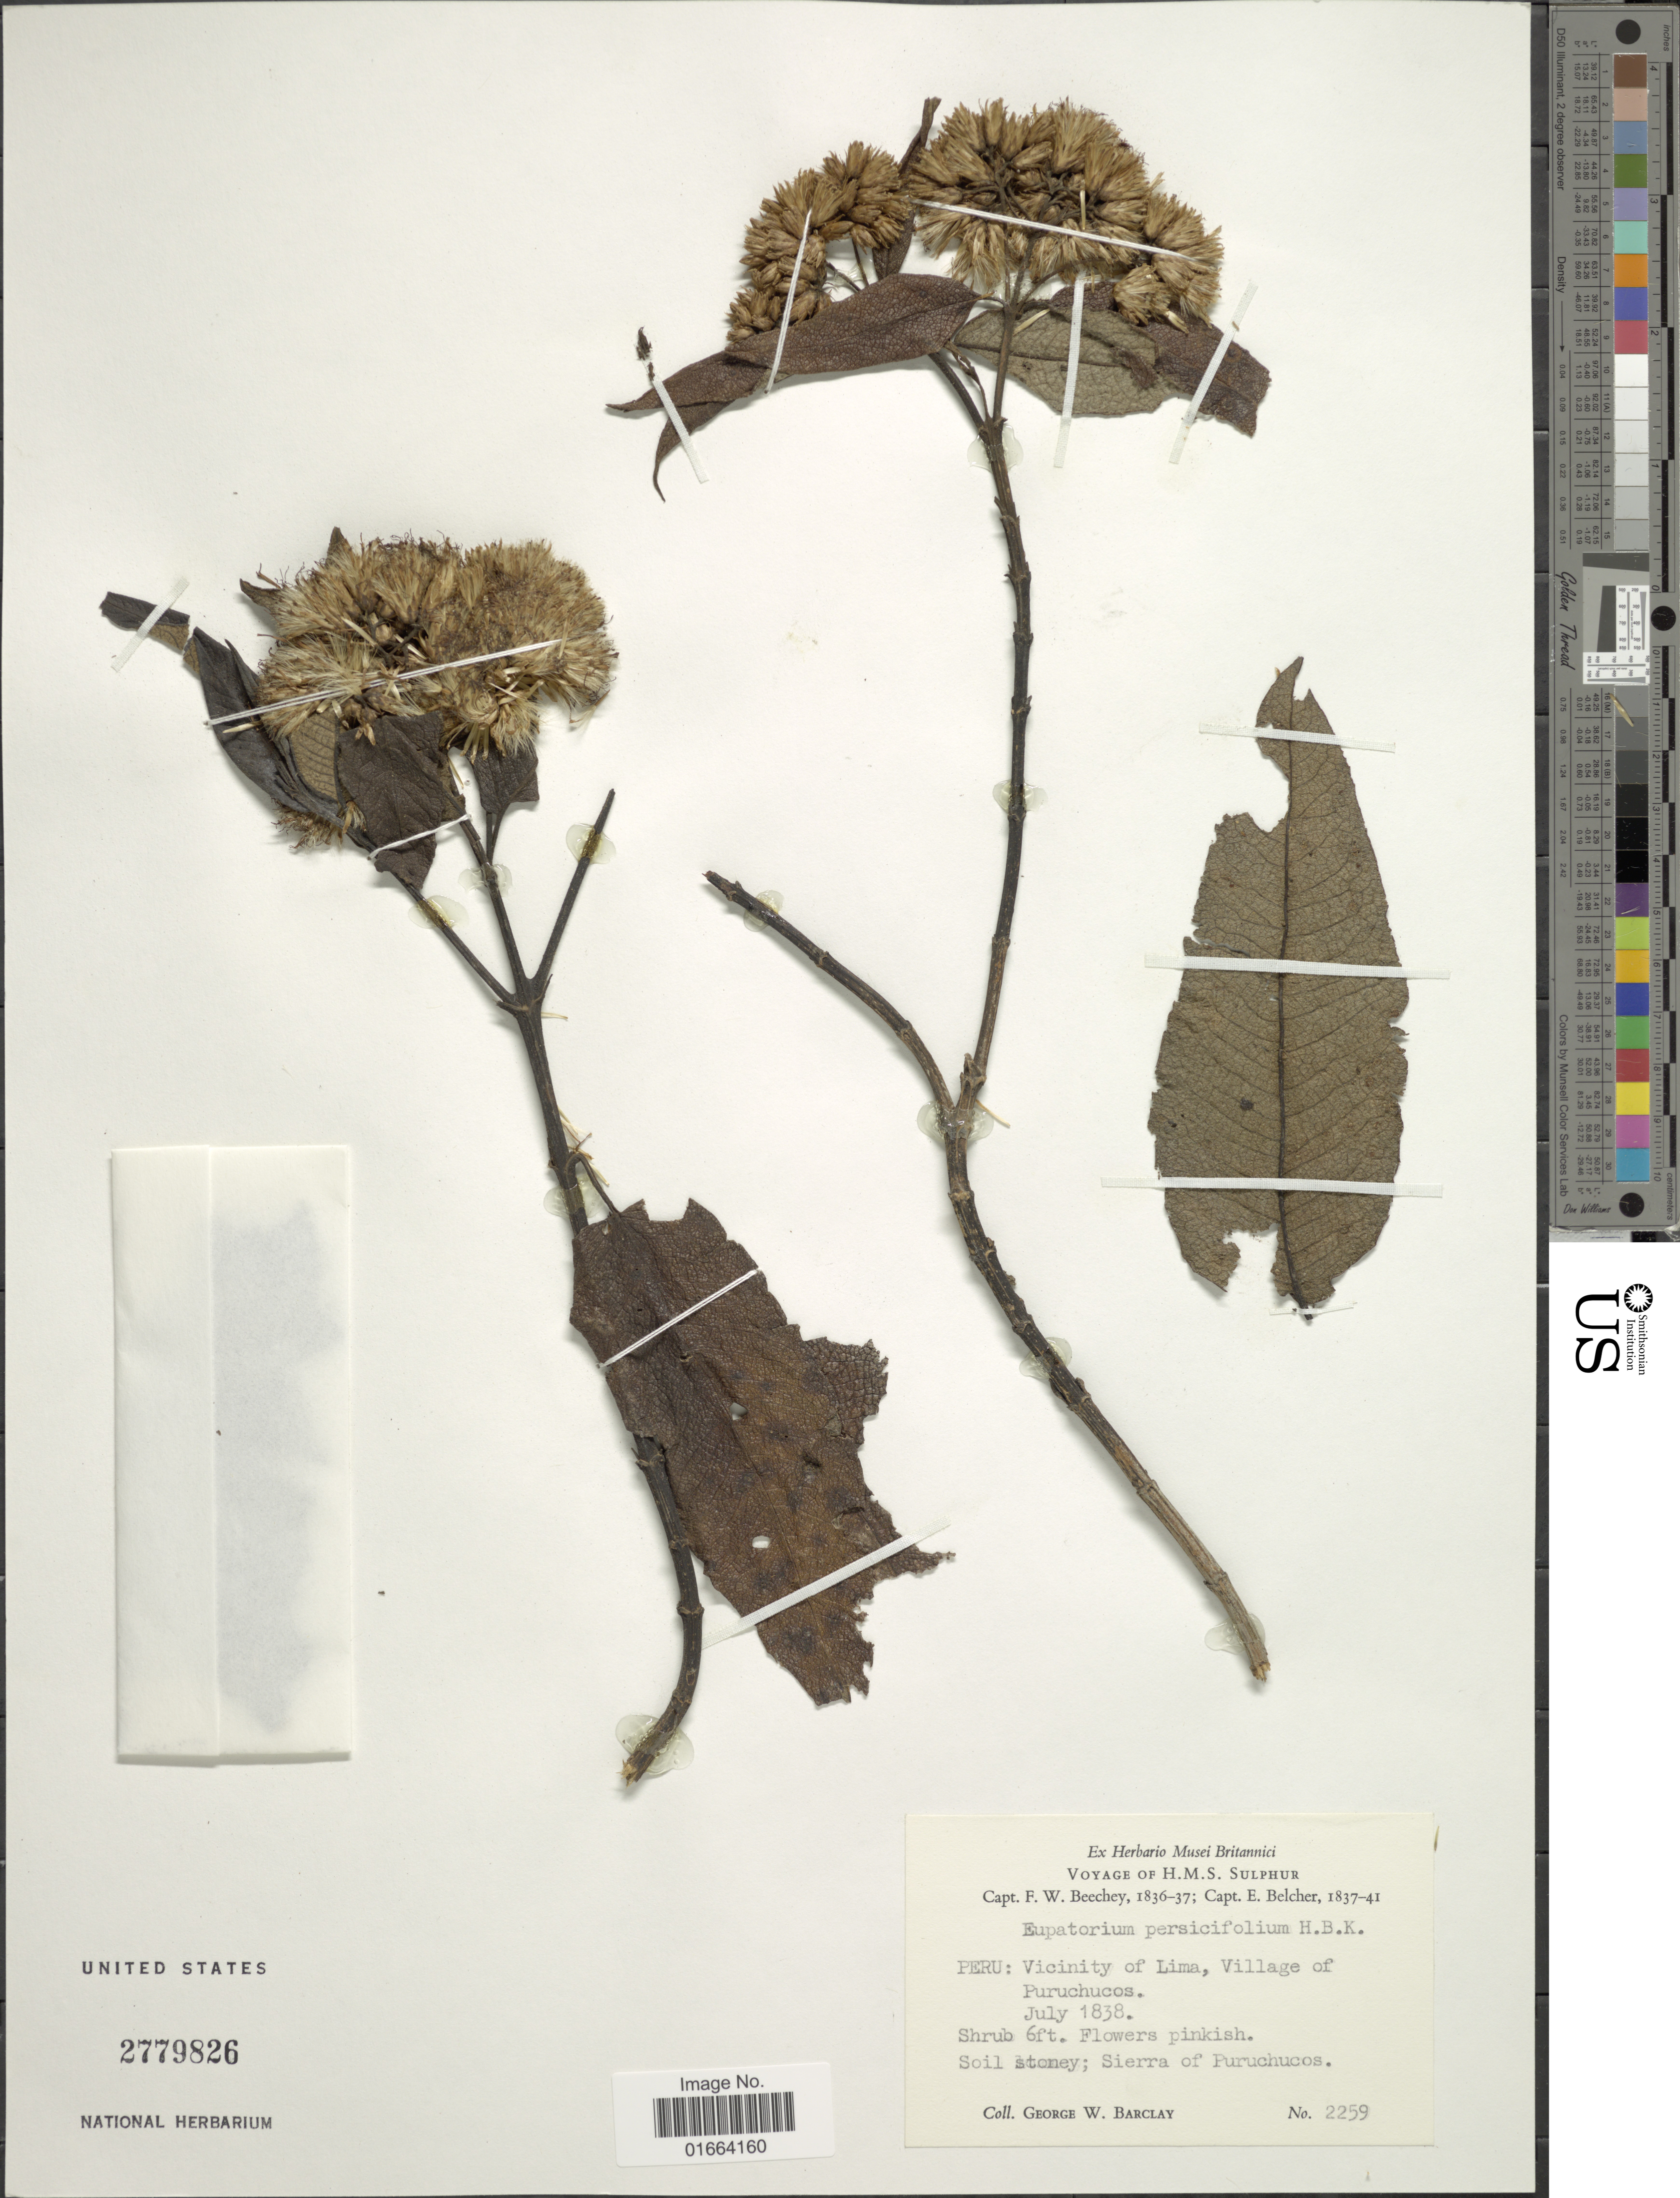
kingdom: Plantae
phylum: Tracheophyta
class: Magnoliopsida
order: Asterales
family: Asteraceae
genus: Aristeguietia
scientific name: Aristeguietia discolor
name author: (DC.) R.M. King & H. Rob.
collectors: G. W. Barclay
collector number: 2259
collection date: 1938-07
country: Peru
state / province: Lima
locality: Village of Puruchucos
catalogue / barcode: US 2779826